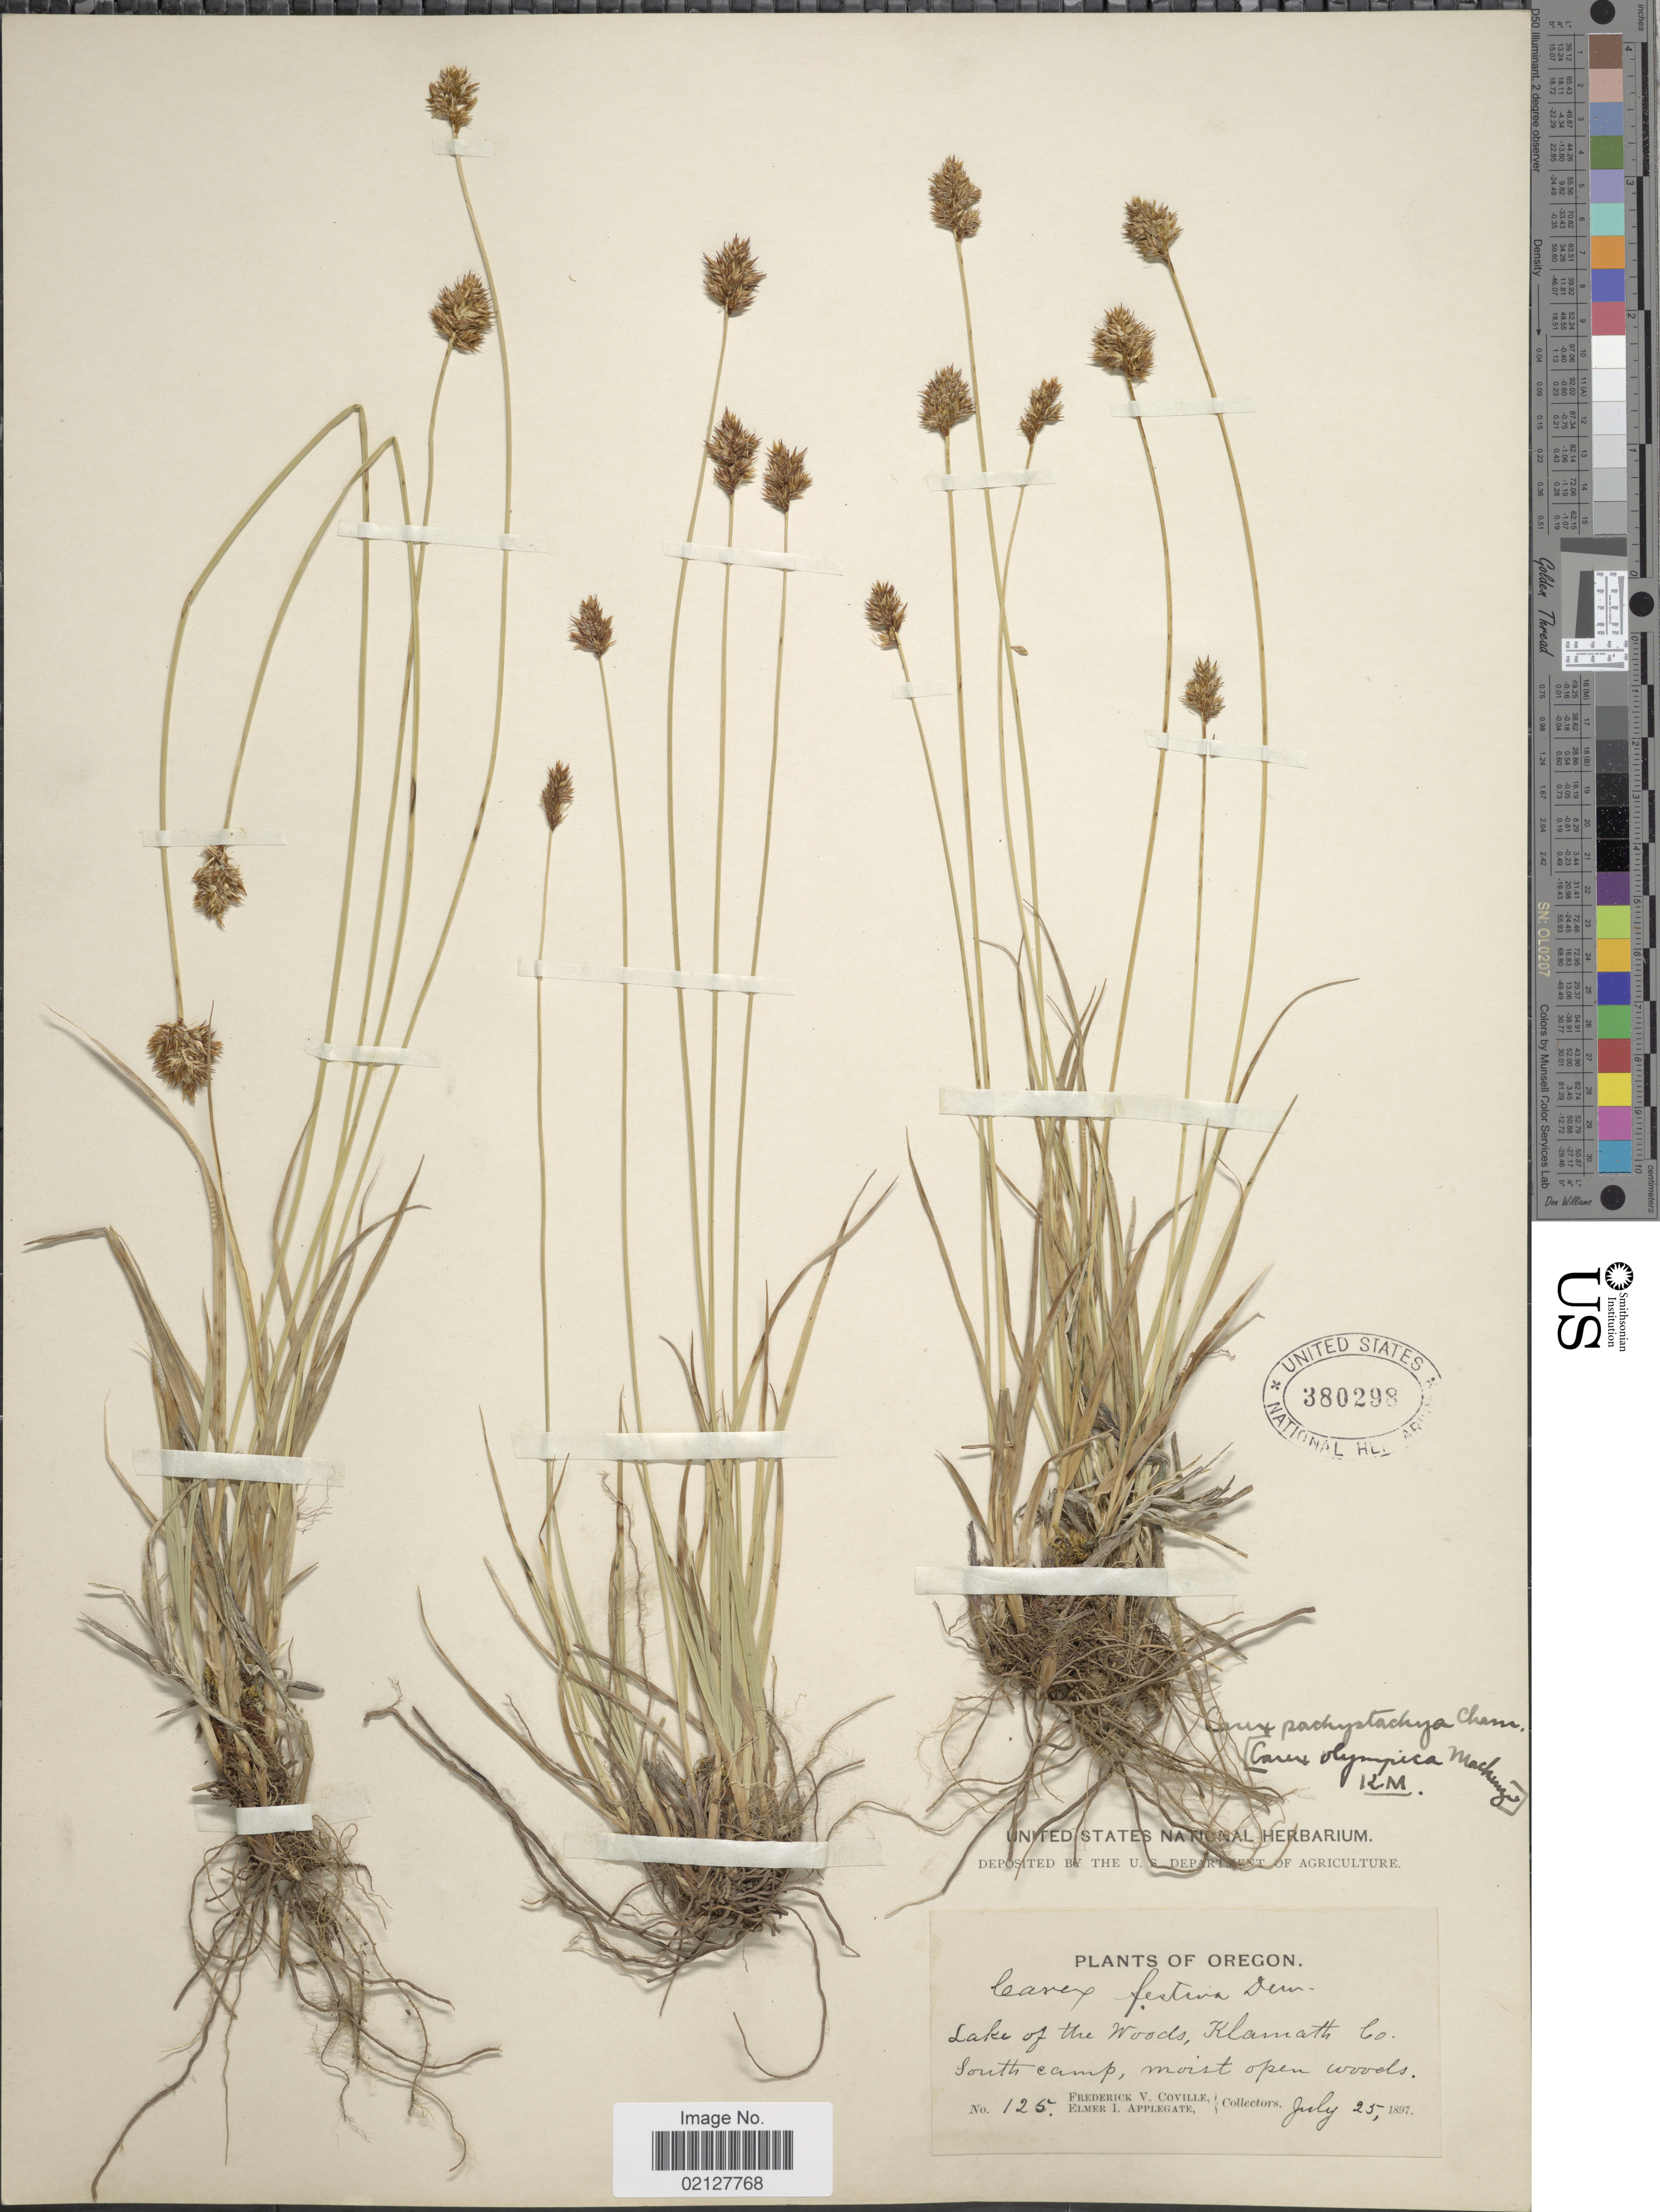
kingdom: Plantae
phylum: Tracheophyta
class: Liliopsida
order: Poales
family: Cyperaceae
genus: Carex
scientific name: Carex pachystachya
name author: Cham. ex Steud.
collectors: F. V. Coville & E. I. Applegate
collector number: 125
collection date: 1897-07-25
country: United States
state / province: Oregon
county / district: Klamath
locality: Lake of the Woods, Klamath Co. South Camp, moist open woods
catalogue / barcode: US 380298